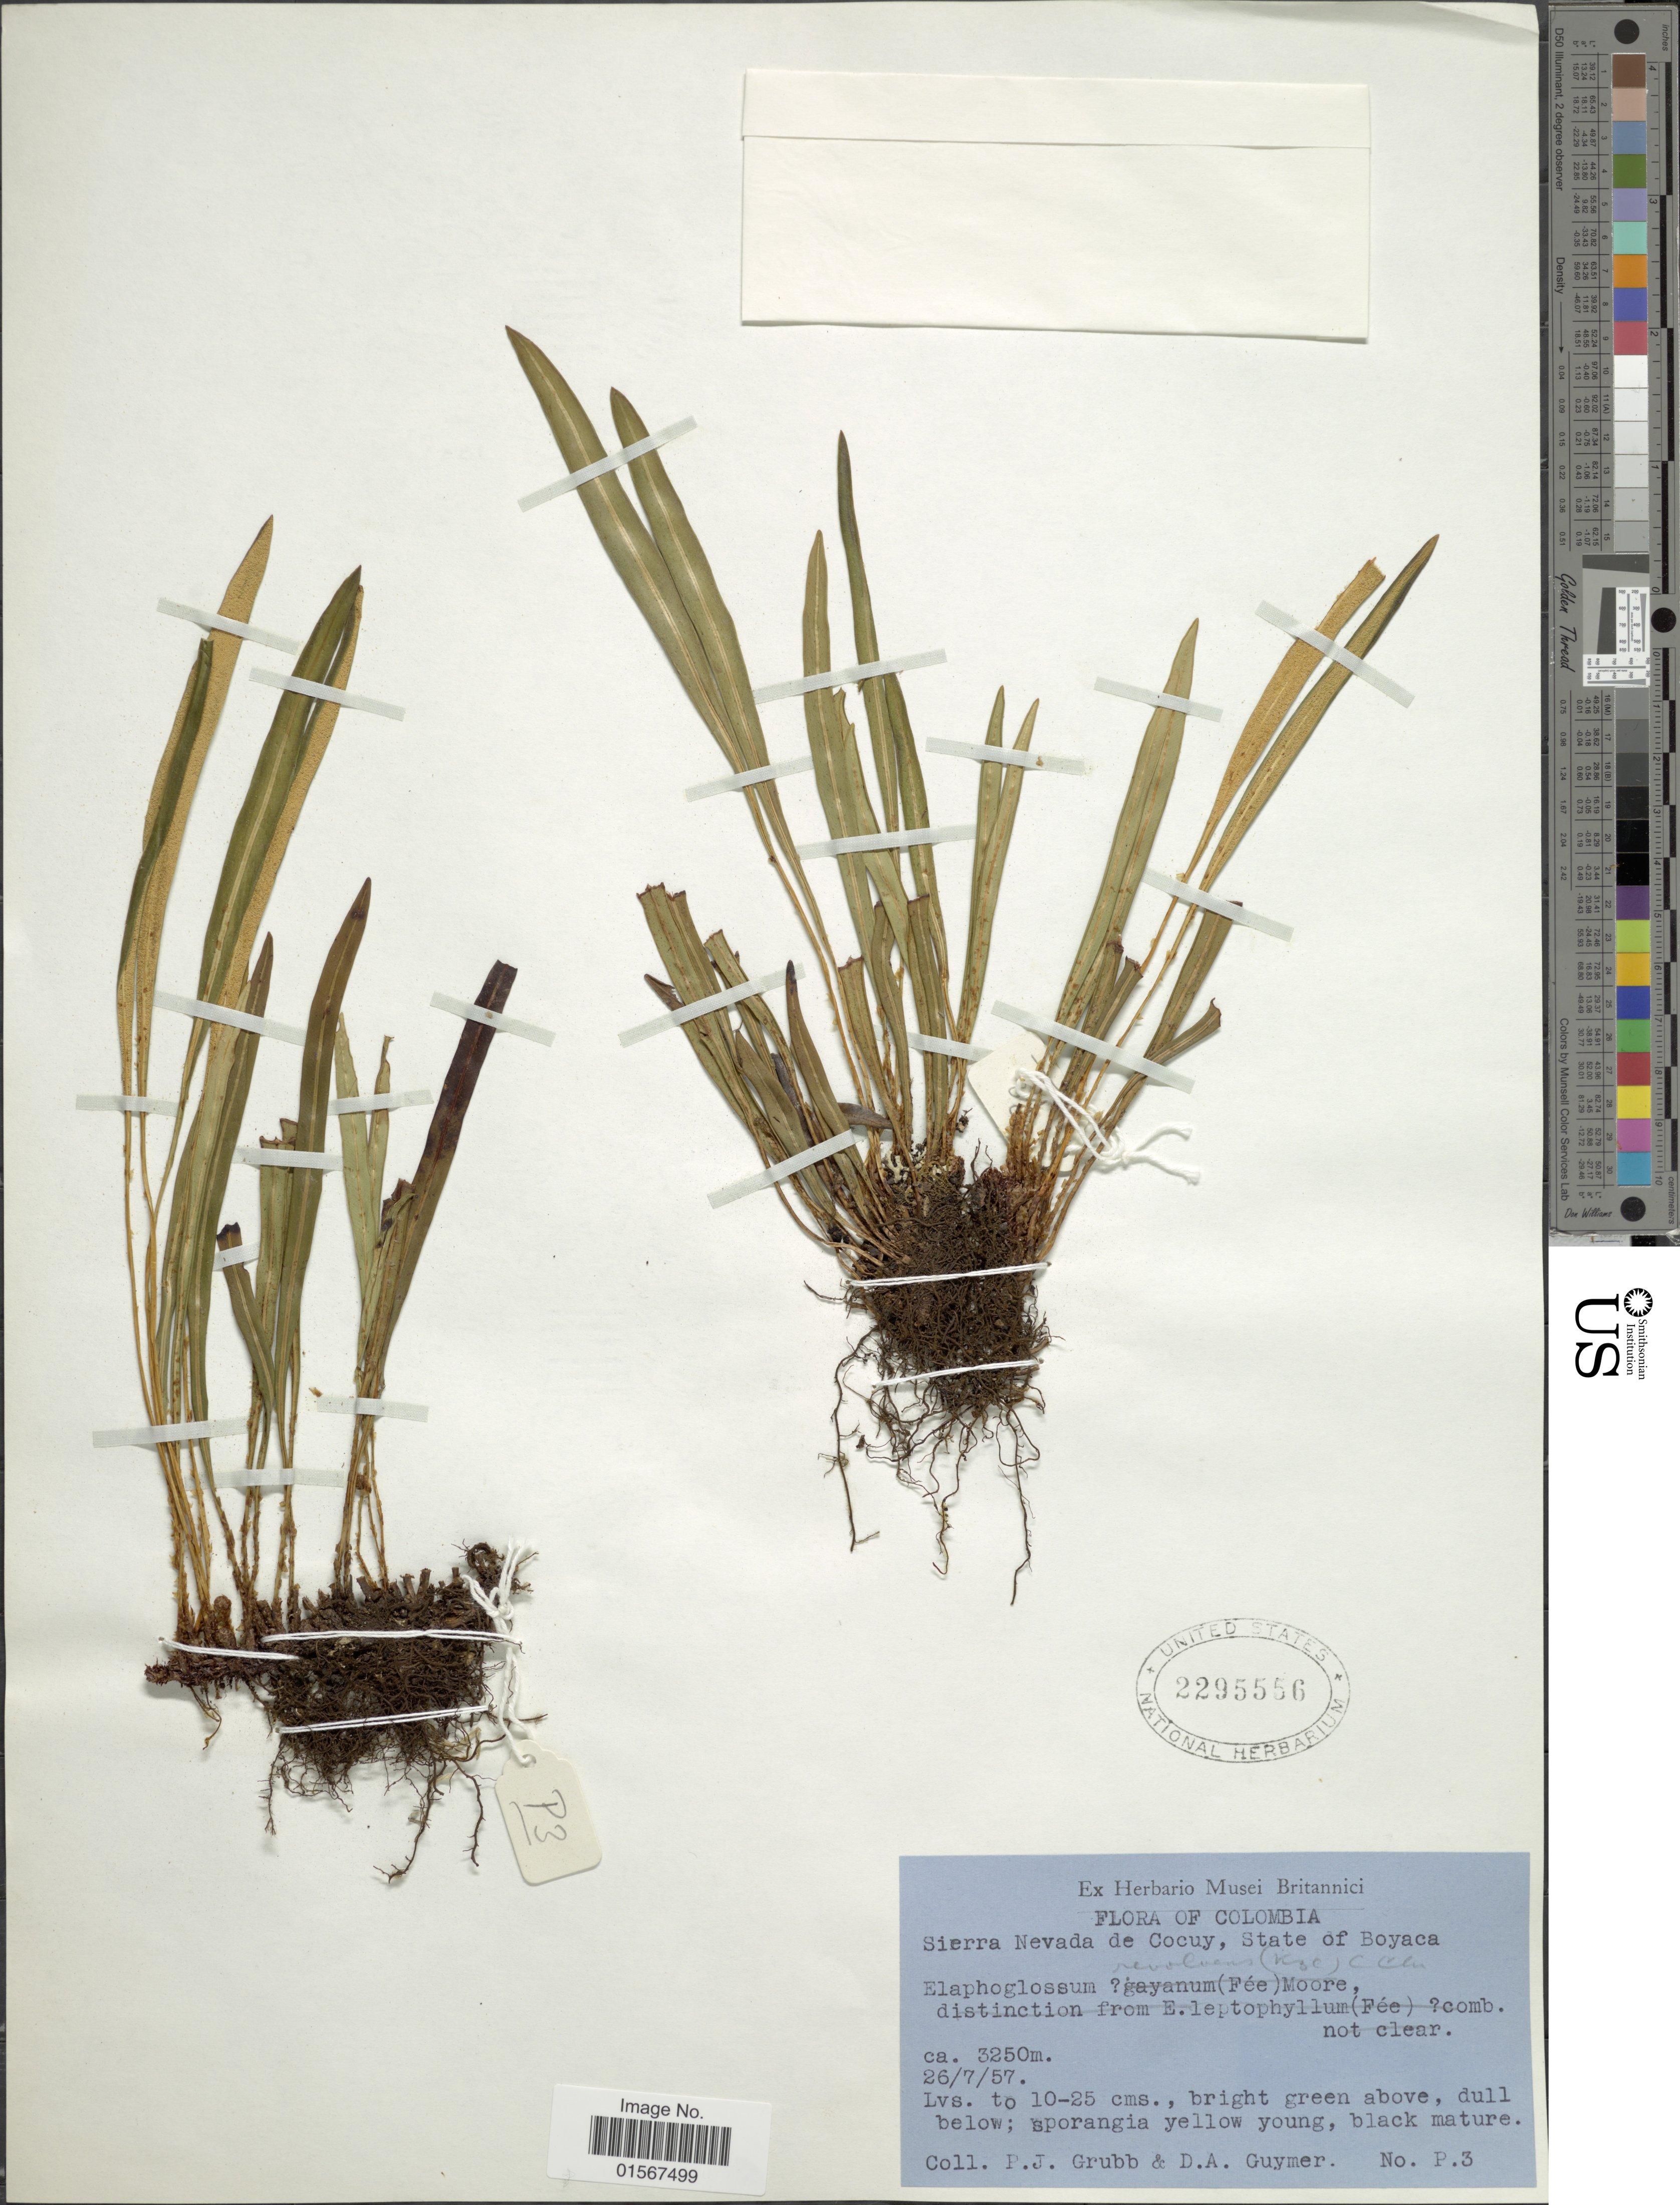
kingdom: Plantae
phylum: Tracheophyta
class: Polypodiopsida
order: Polypodiales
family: Dryopteridaceae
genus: Elaphoglossum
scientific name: Elaphoglossum revolvens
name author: (Fée) C. Chr.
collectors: P. J. Grubb & D. Guymer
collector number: P3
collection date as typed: Transcribed d/m/y: 26/7/57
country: Colombia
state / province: Boyacá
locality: Sierra Nevada de Cocuy, State of Boyaca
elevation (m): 3250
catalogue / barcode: US 2295556